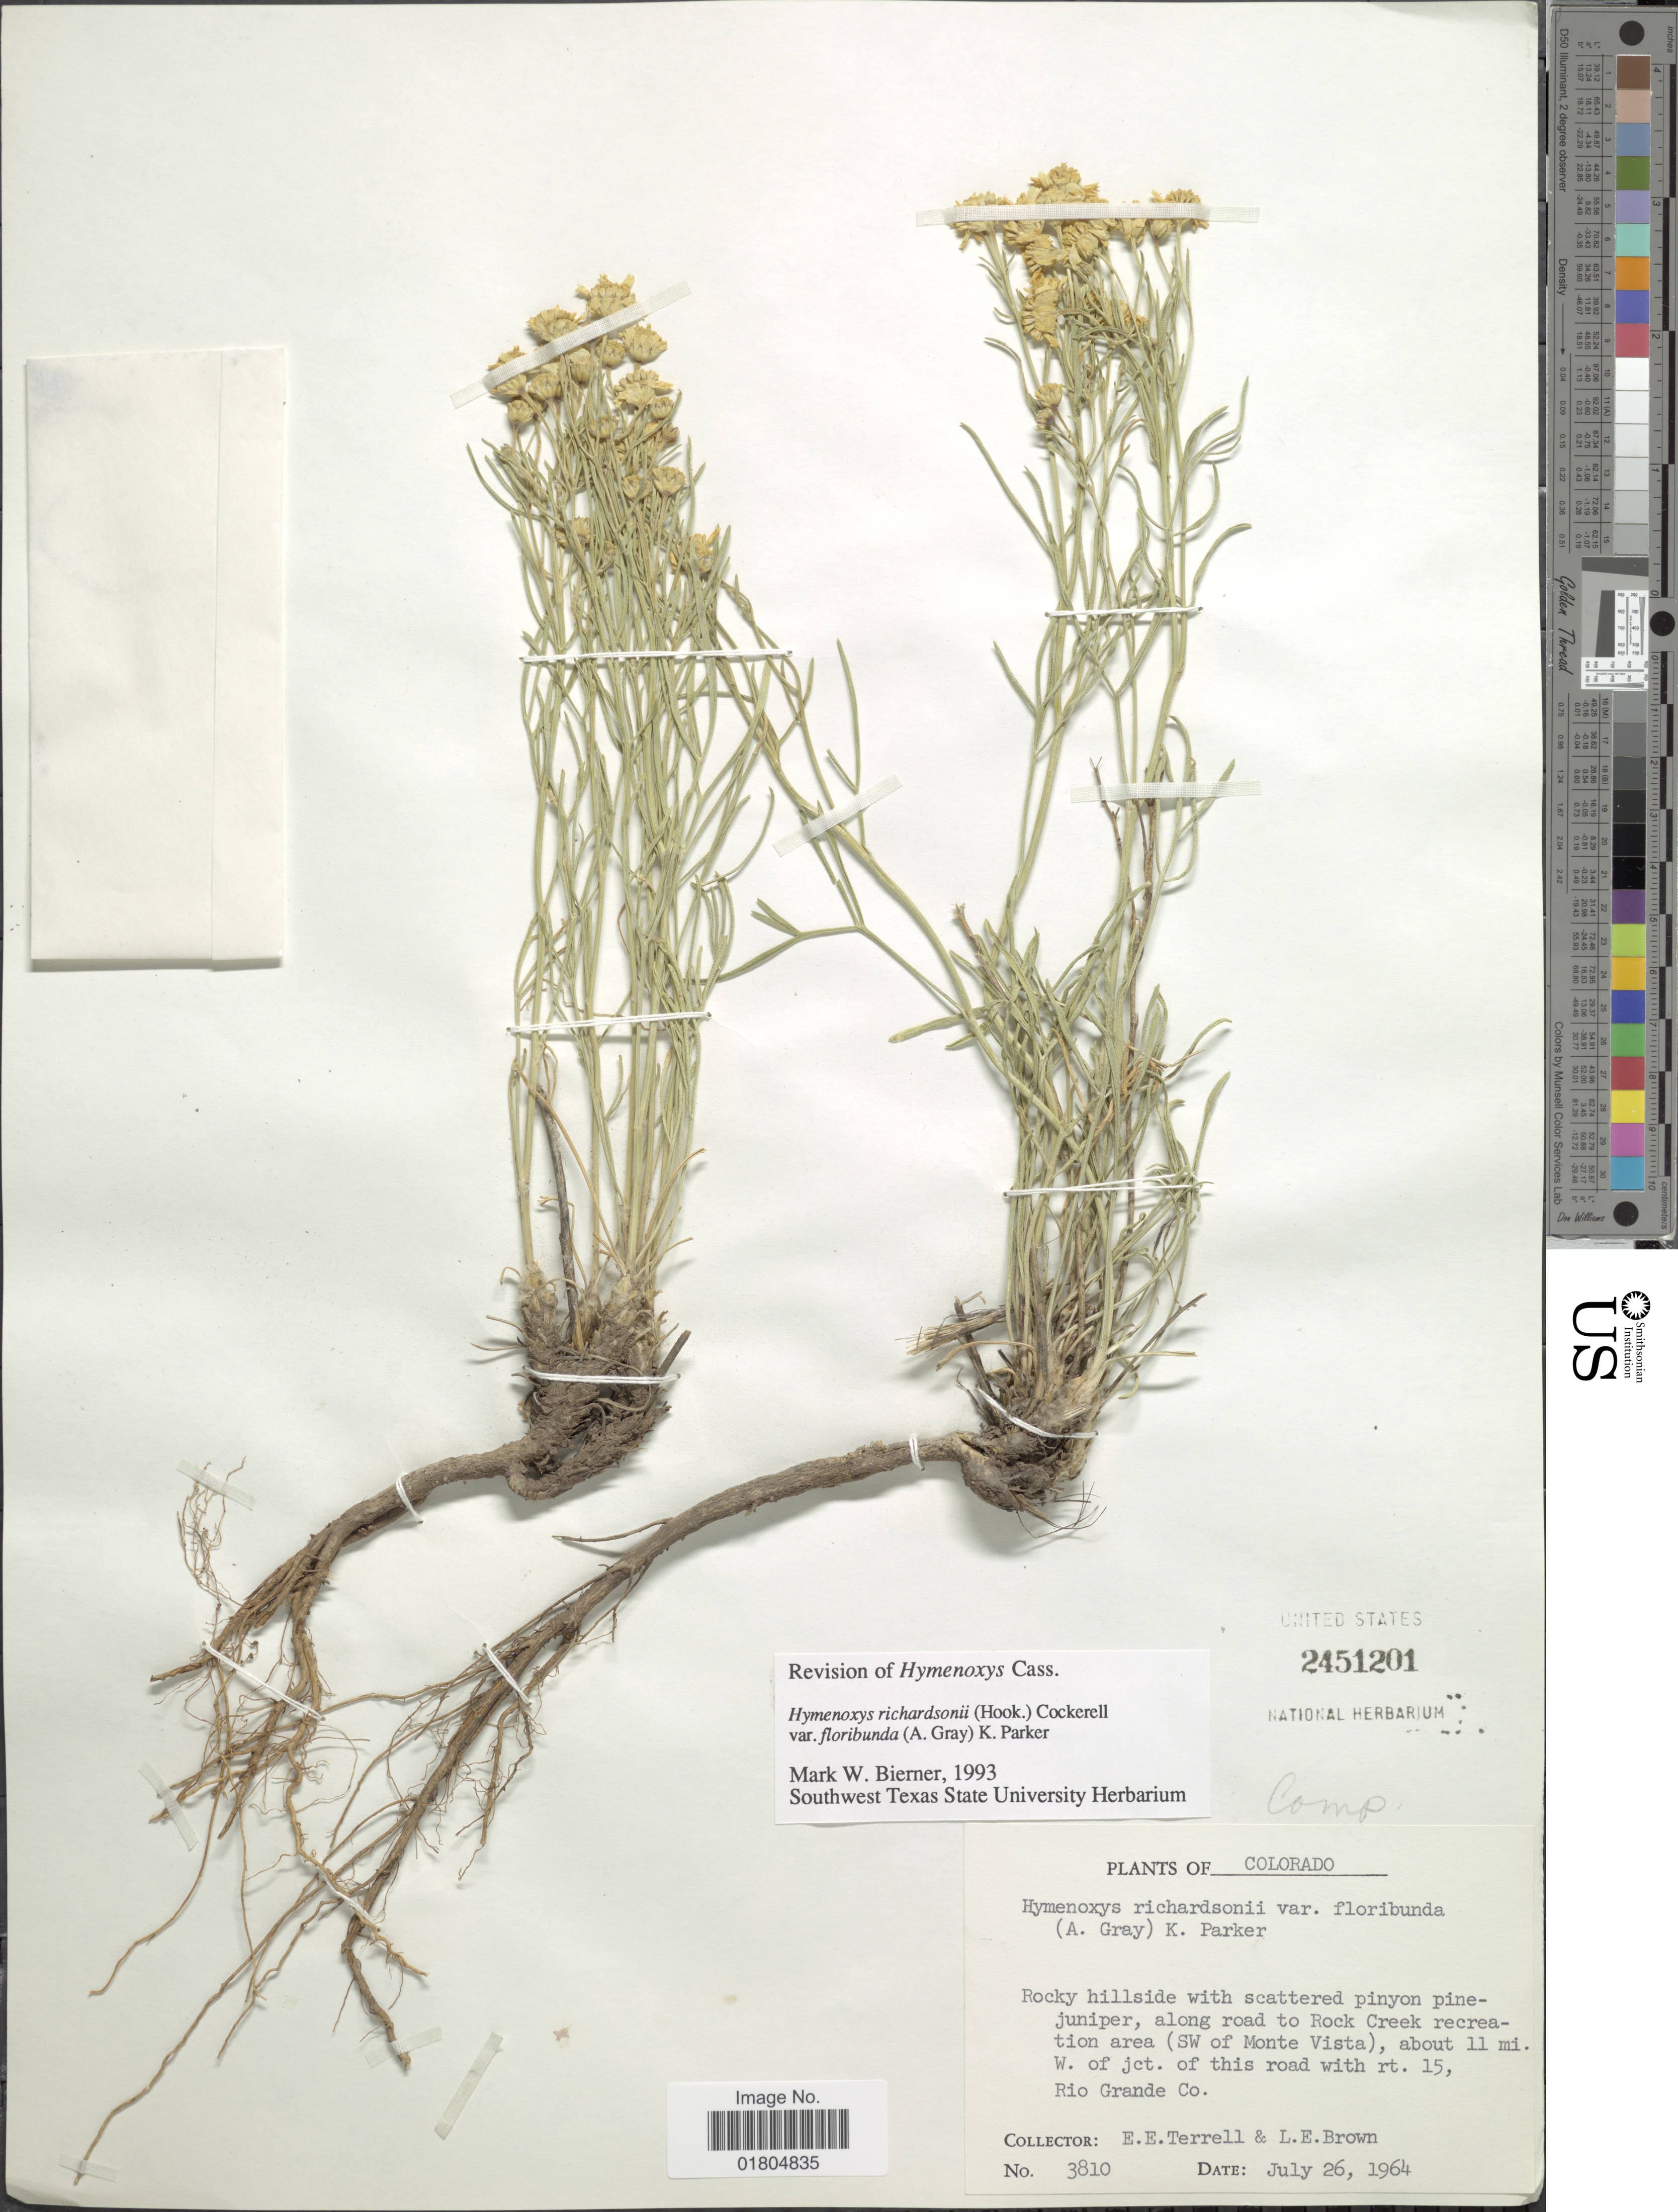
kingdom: Plantae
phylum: Tracheophyta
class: Magnoliopsida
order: Asterales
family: Asteraceae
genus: Hymenoxys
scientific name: Hymenoxys richardsonii var. floribunda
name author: (A. Gray) K.F. Parker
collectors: E. E. Terrell & L. E. Brown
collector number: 3810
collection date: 1964-07-26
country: United States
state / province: Colorado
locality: Along road to Rock Creek recreation area (SW of Monte Vista), about 11 mi. W. of jct. of this road with rt. 15, Rio Grande Co.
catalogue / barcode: US 2451201